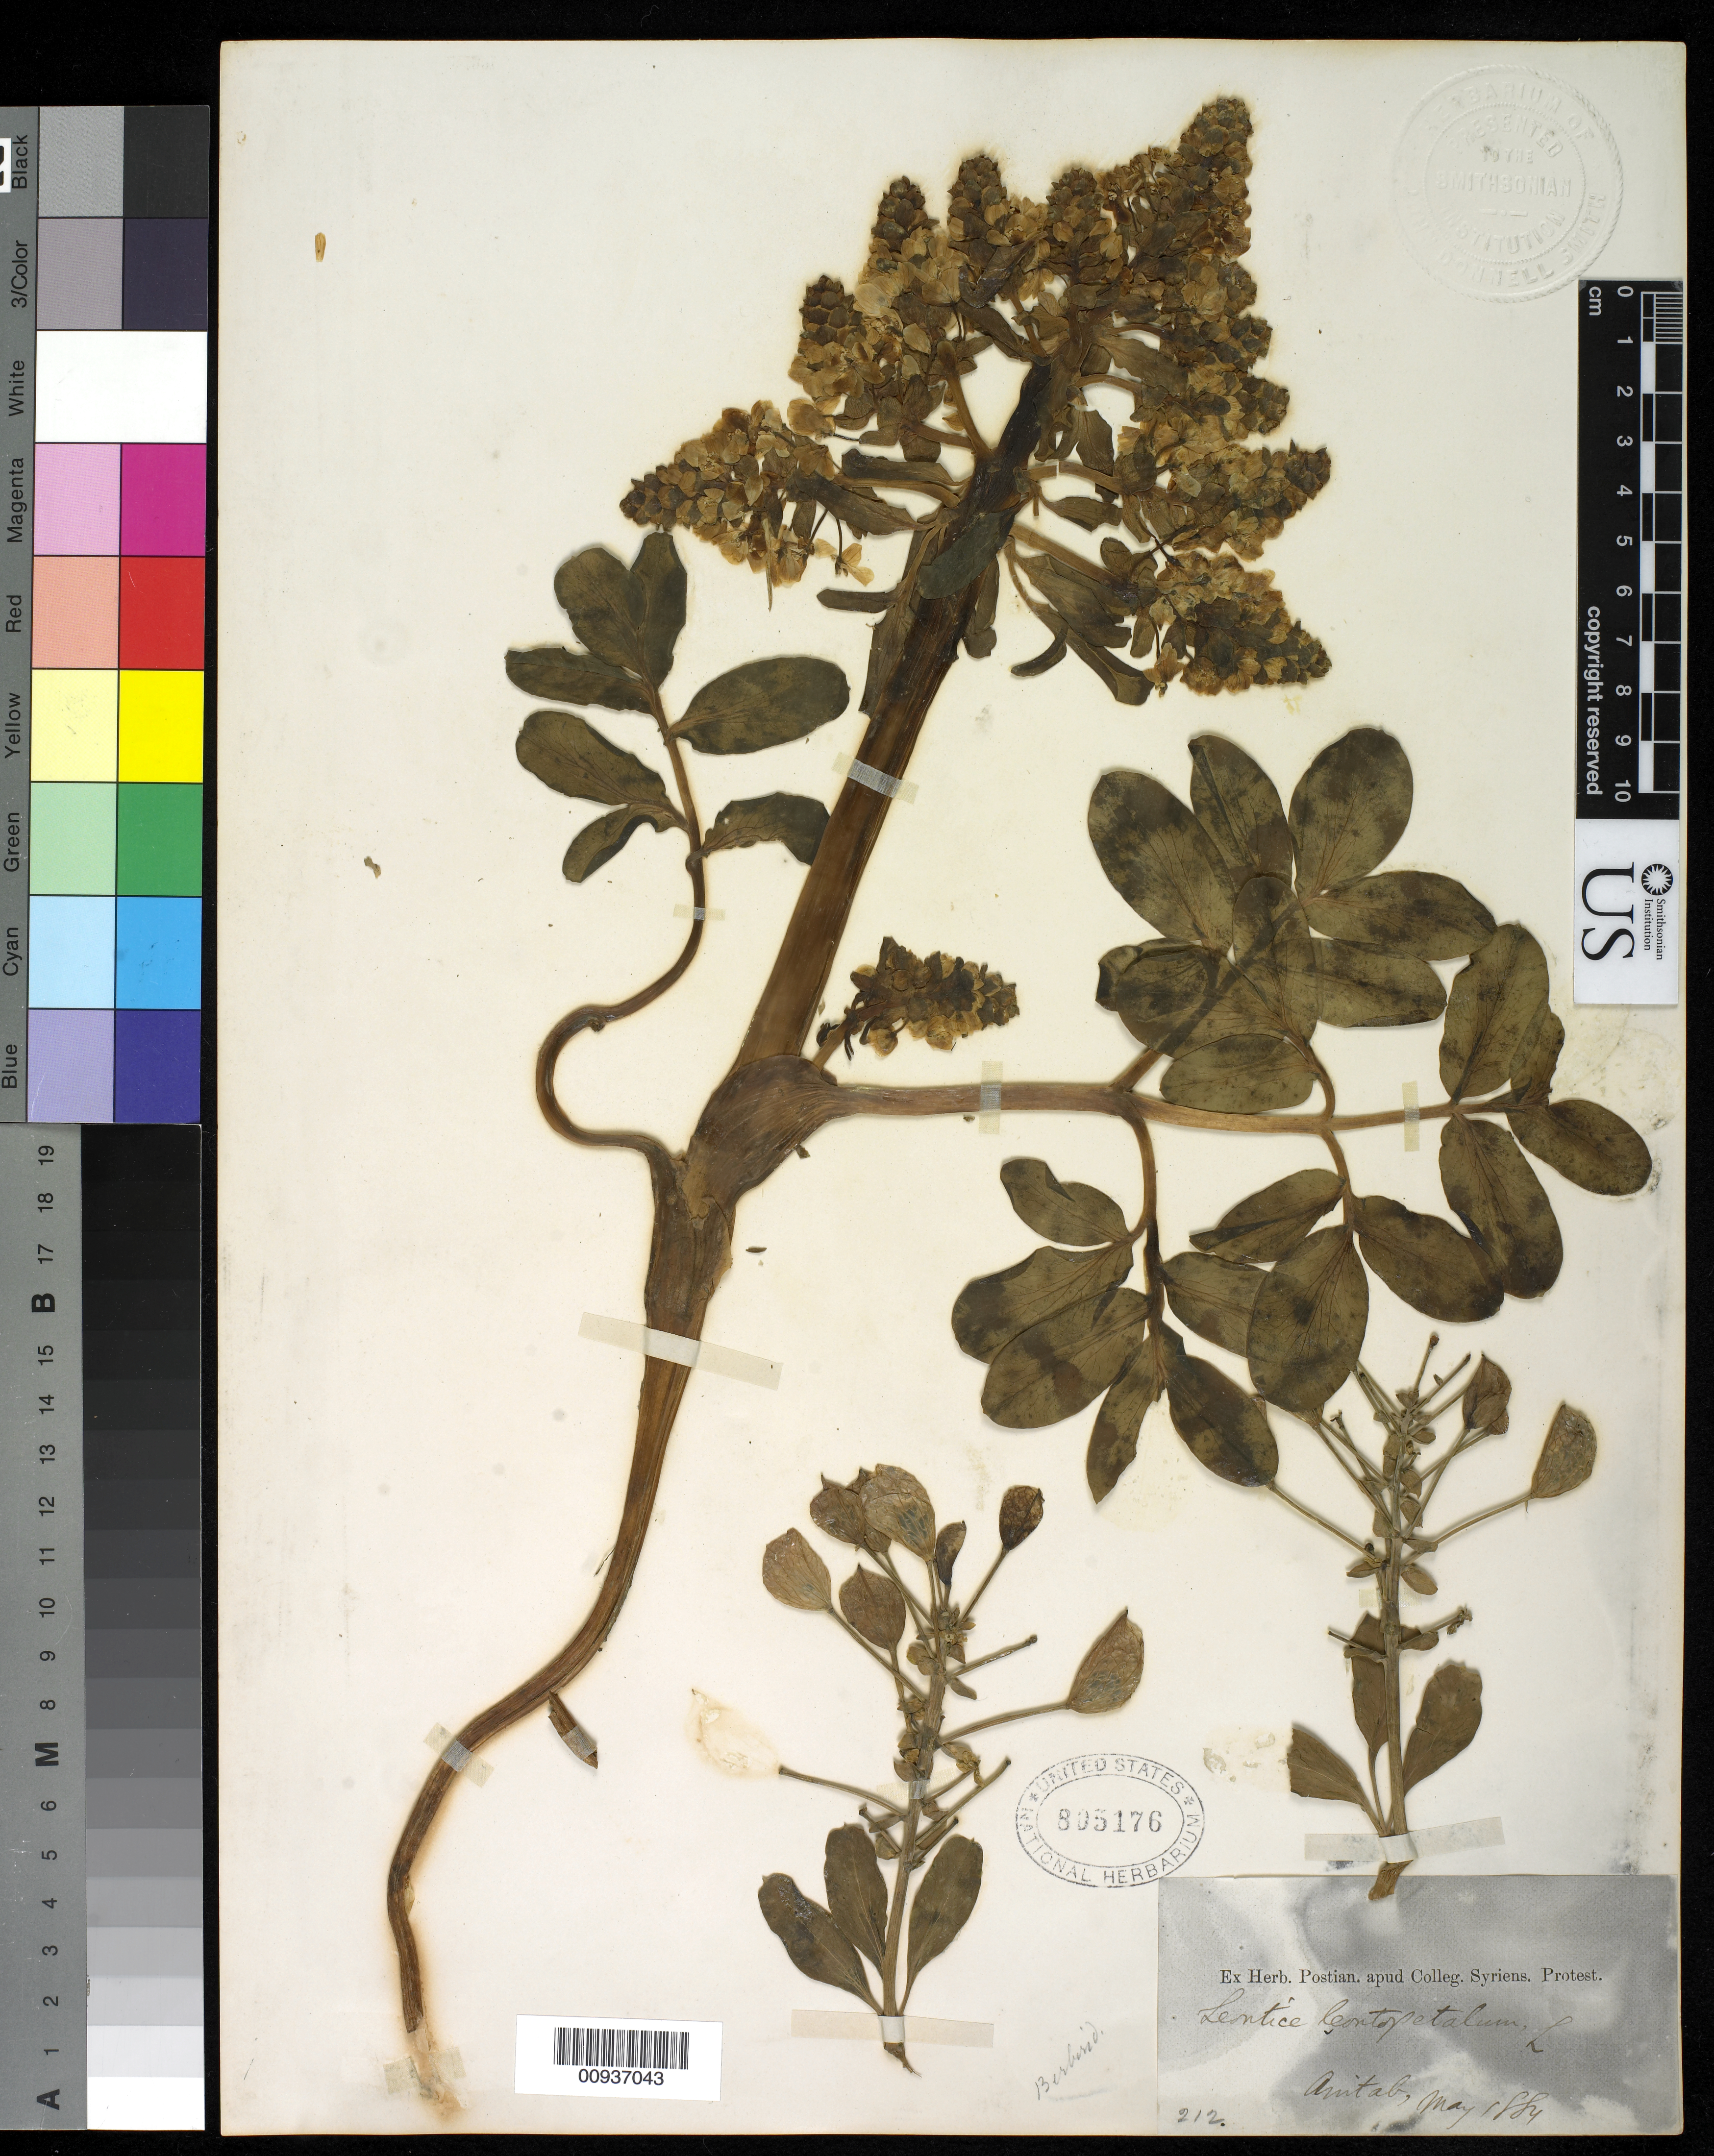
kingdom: Plantae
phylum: Tracheophyta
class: Magnoliopsida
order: Ranunculales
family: Berberidaceae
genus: Leontice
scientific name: Leontice leontopetalum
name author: L.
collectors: -. Postian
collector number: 212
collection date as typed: May 1884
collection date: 1884-05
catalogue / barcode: US 805176